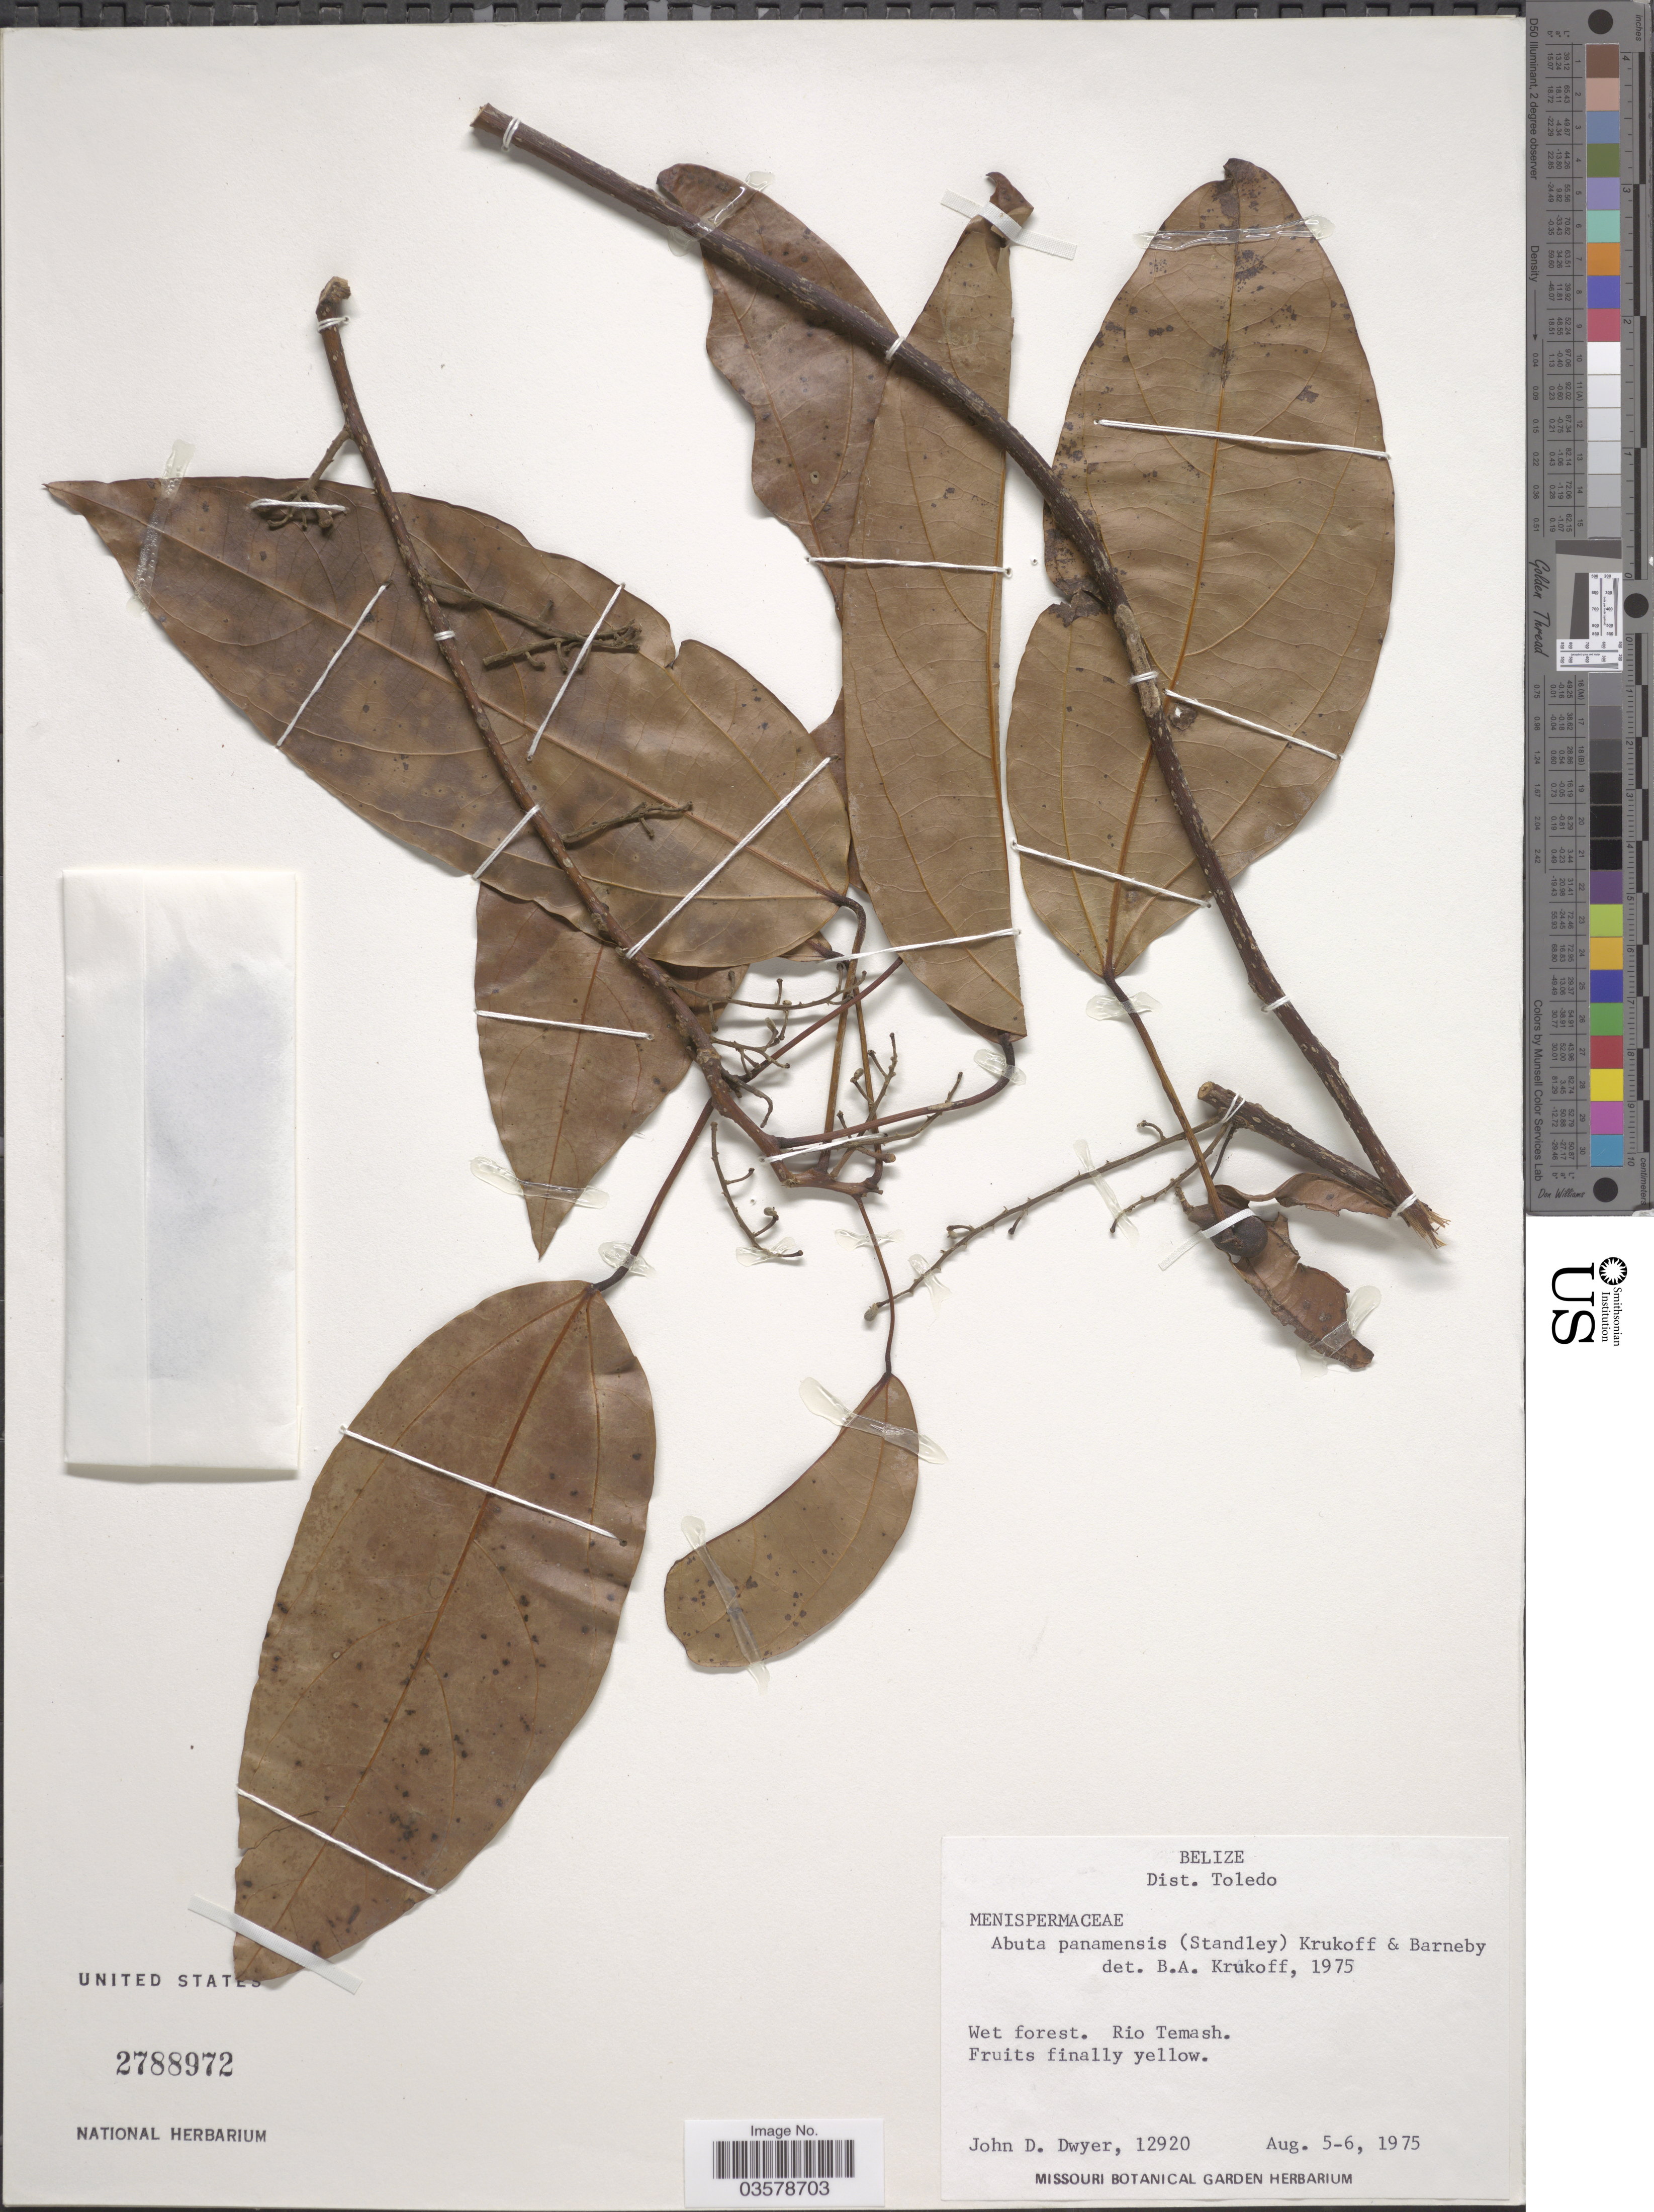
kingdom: Plantae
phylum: Tracheophyta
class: Magnoliopsida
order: Ranunculales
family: Menispermaceae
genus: Abuta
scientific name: Abuta panamensis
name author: (Standl.) Krukoff & Barneby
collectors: J. D. Dwyer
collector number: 12920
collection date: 1975-08-05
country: Belize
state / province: Toledo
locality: Dist. Toledo. Rio Temash.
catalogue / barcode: US 2788972